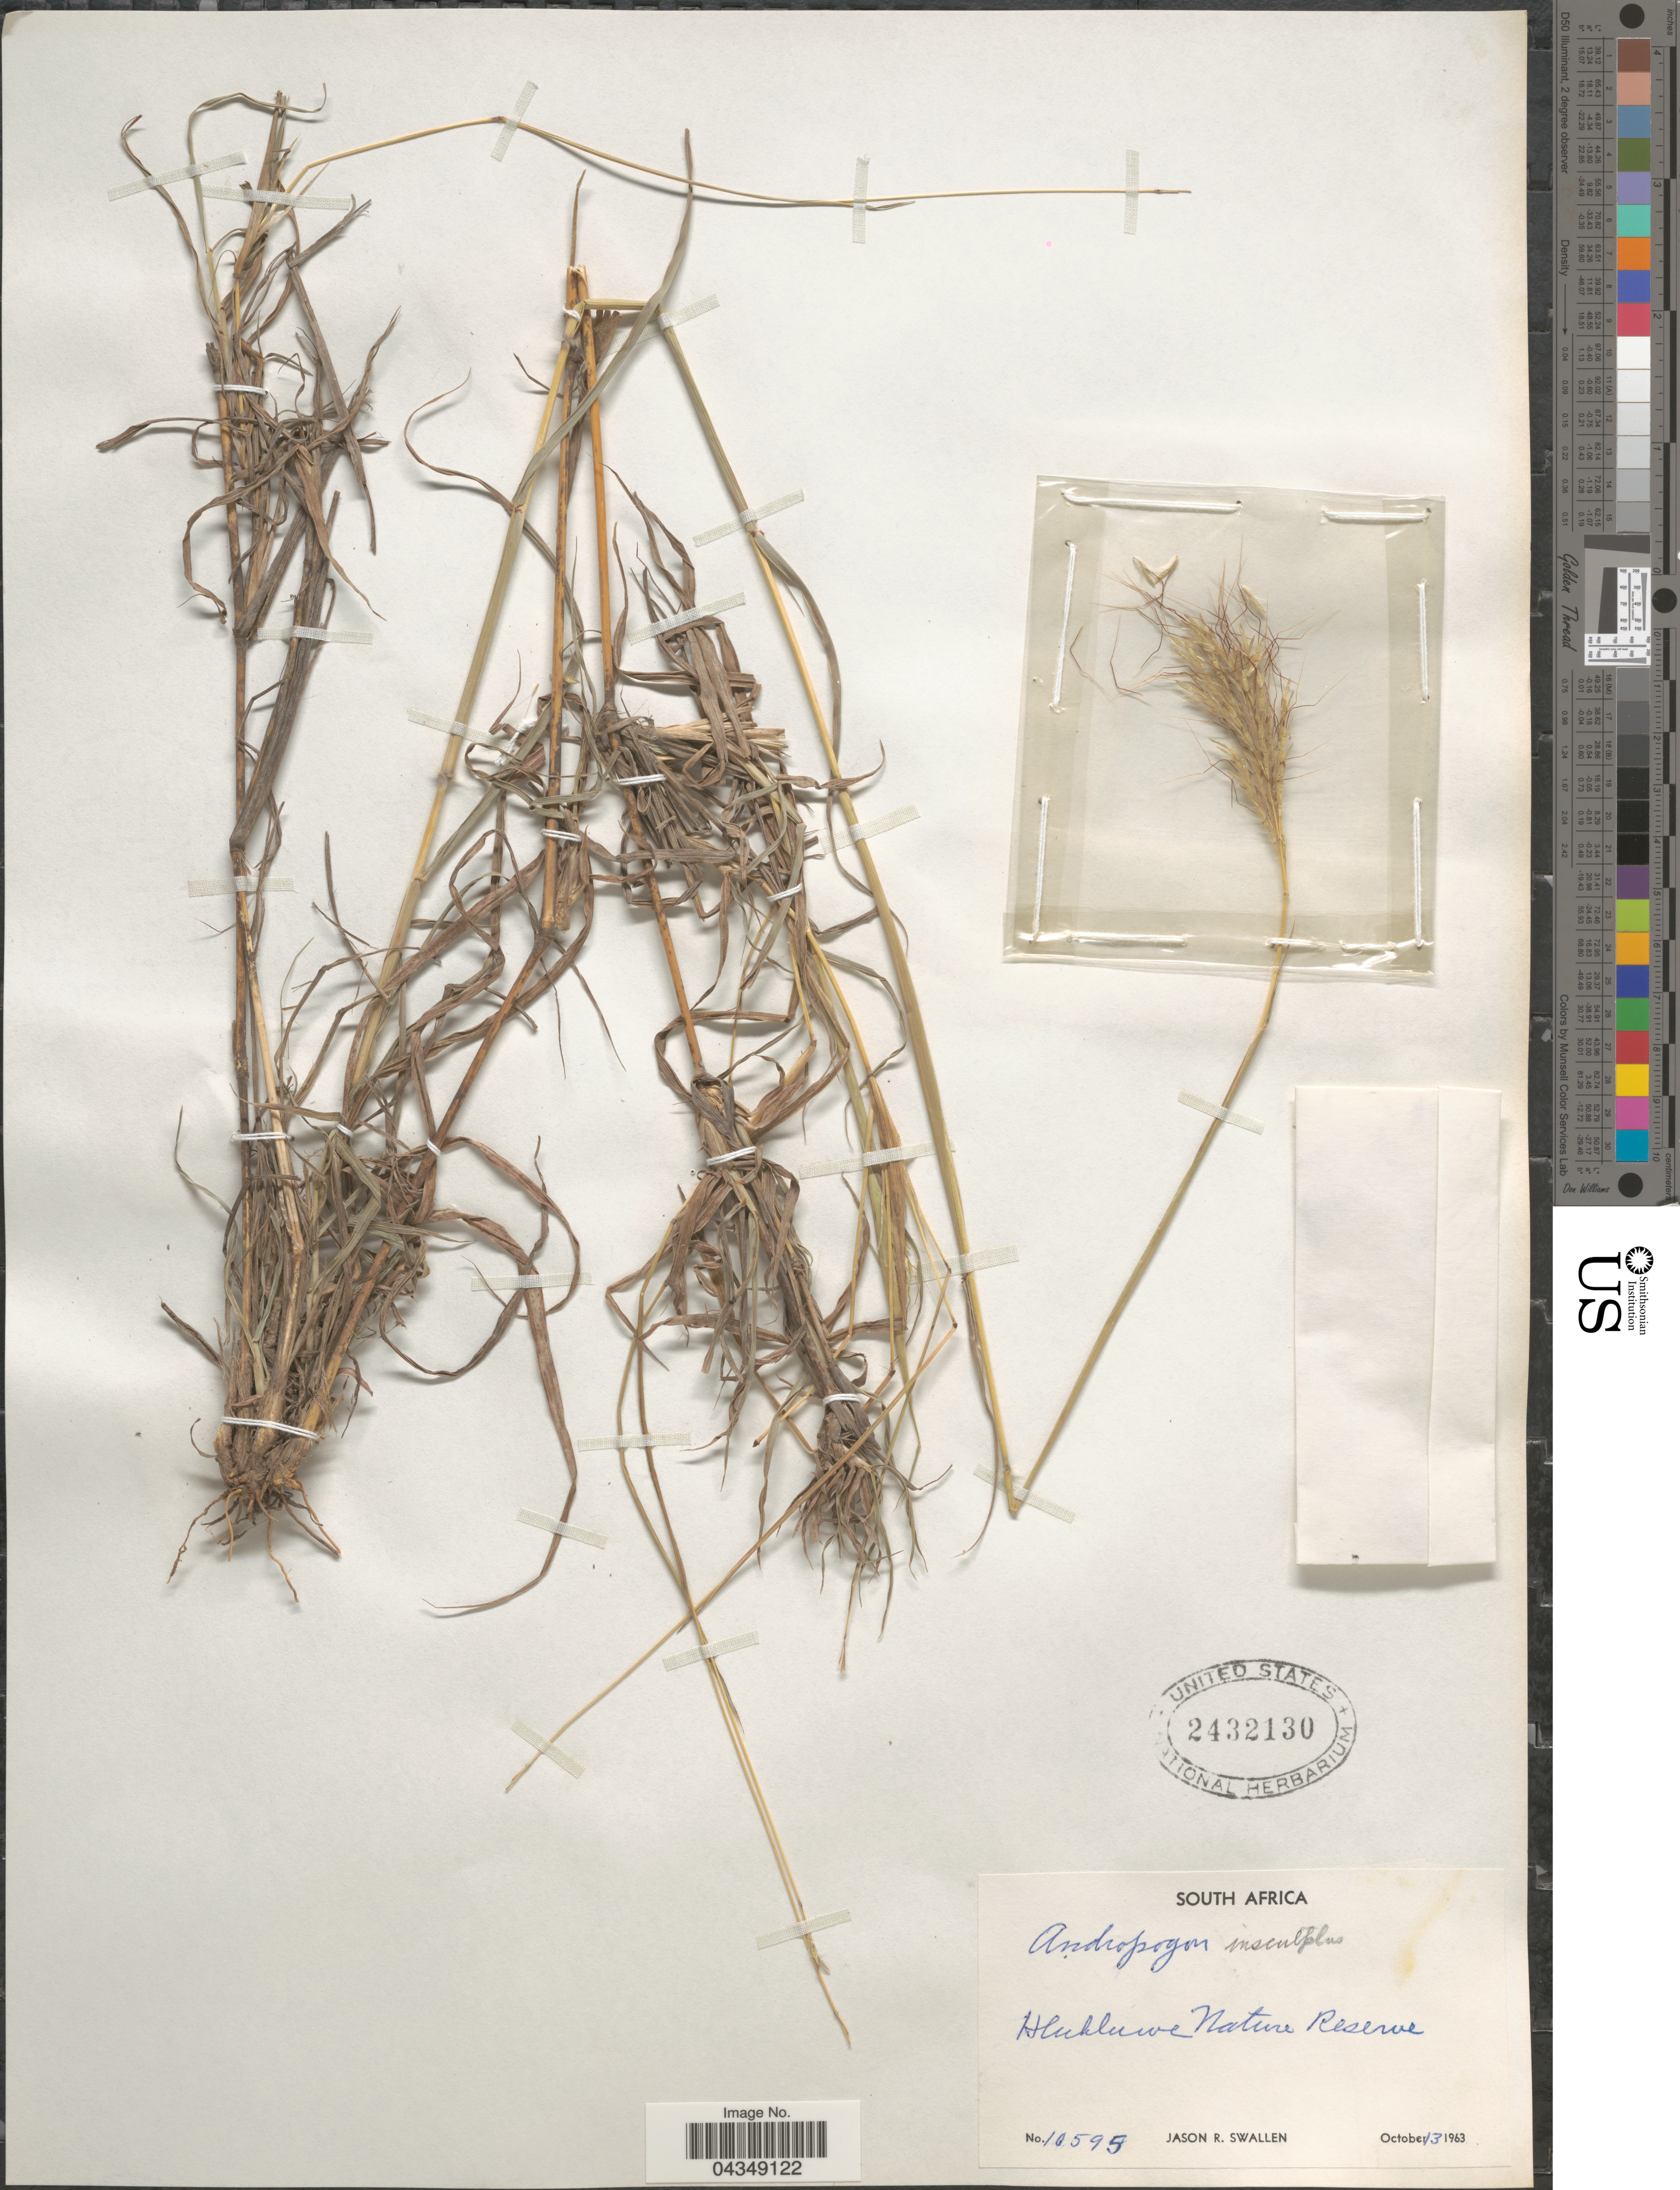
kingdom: Plantae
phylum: Tracheophyta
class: Liliopsida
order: Poales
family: Poaceae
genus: Bothriochloa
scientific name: Bothriochloa insculpta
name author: (Hochst. ex A. Rich.) A. Camus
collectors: J. R. Swallen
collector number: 10595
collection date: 1963-10-13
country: South Africa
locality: Hlukluwe Nature Reserve.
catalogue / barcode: US 2432130